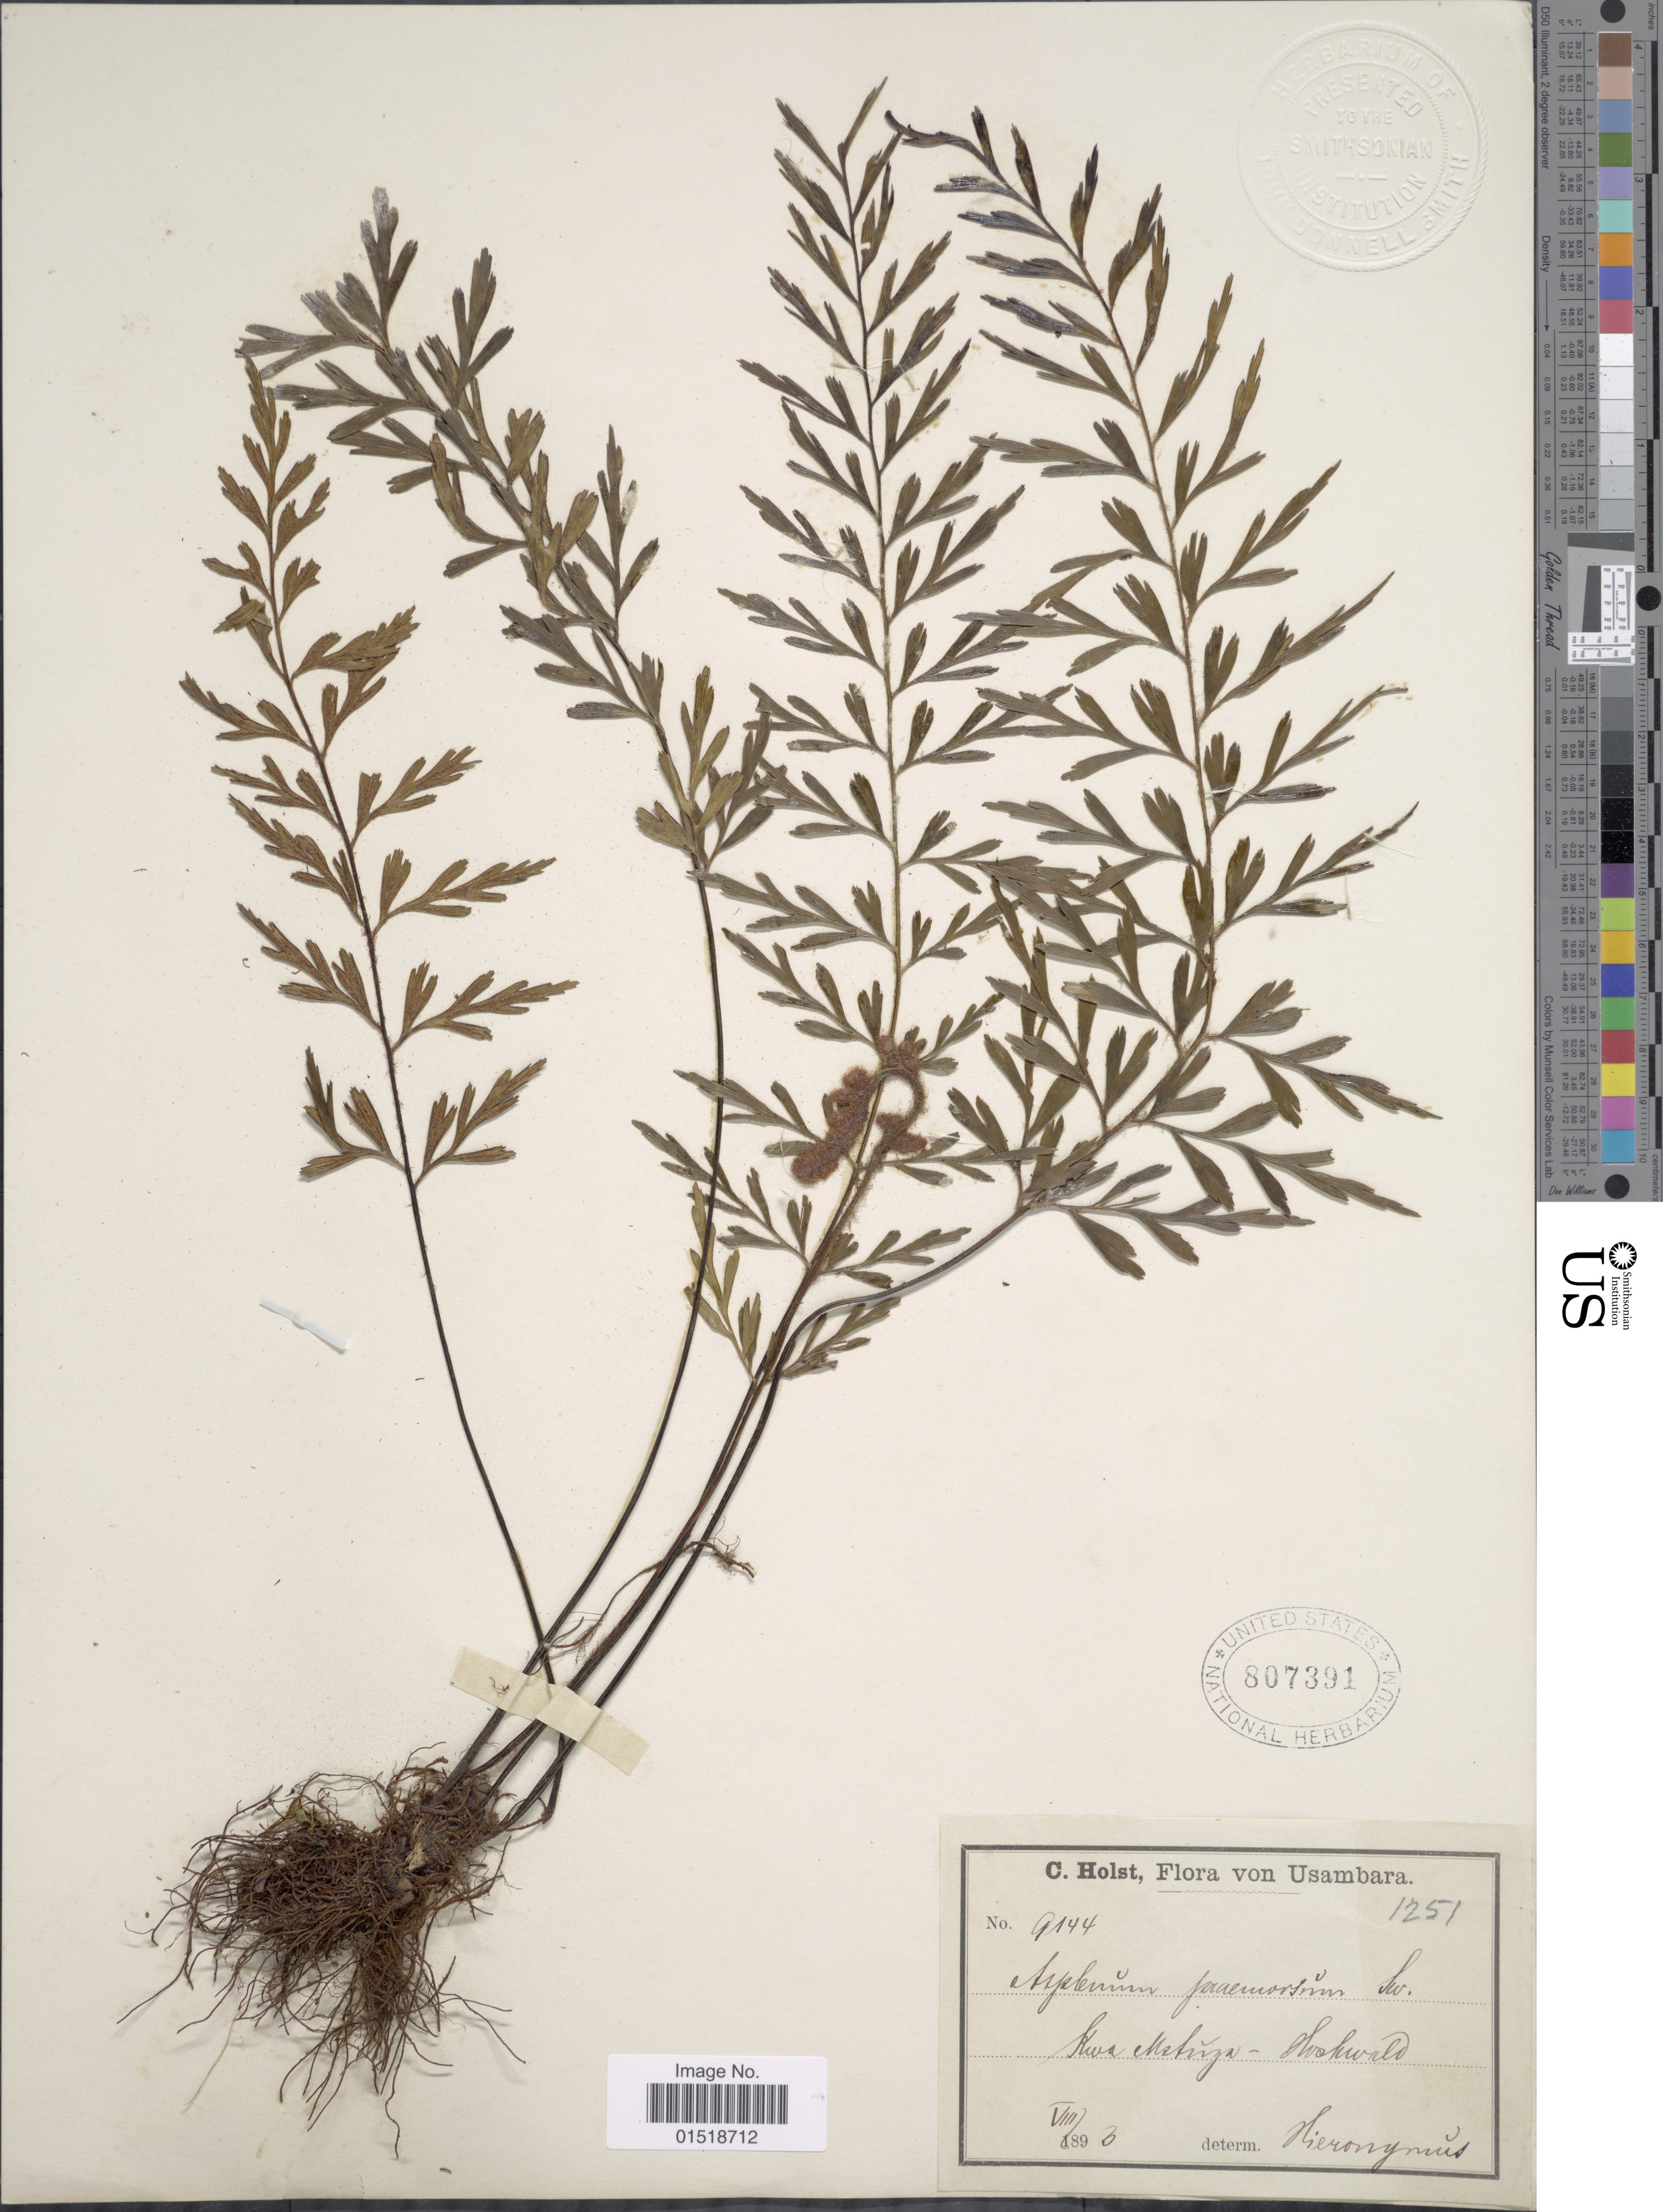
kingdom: Plantae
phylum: Tracheophyta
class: Polypodiopsida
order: Polypodiales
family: Aspleniaceae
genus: Asplenium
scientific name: Asplenium aethiopicum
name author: (Burm. f.) Bech.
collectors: C. H. Holst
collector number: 9144/1251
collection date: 1893-08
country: Tanzania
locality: Usambara. Kwa Mstuza.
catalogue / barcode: US 807391